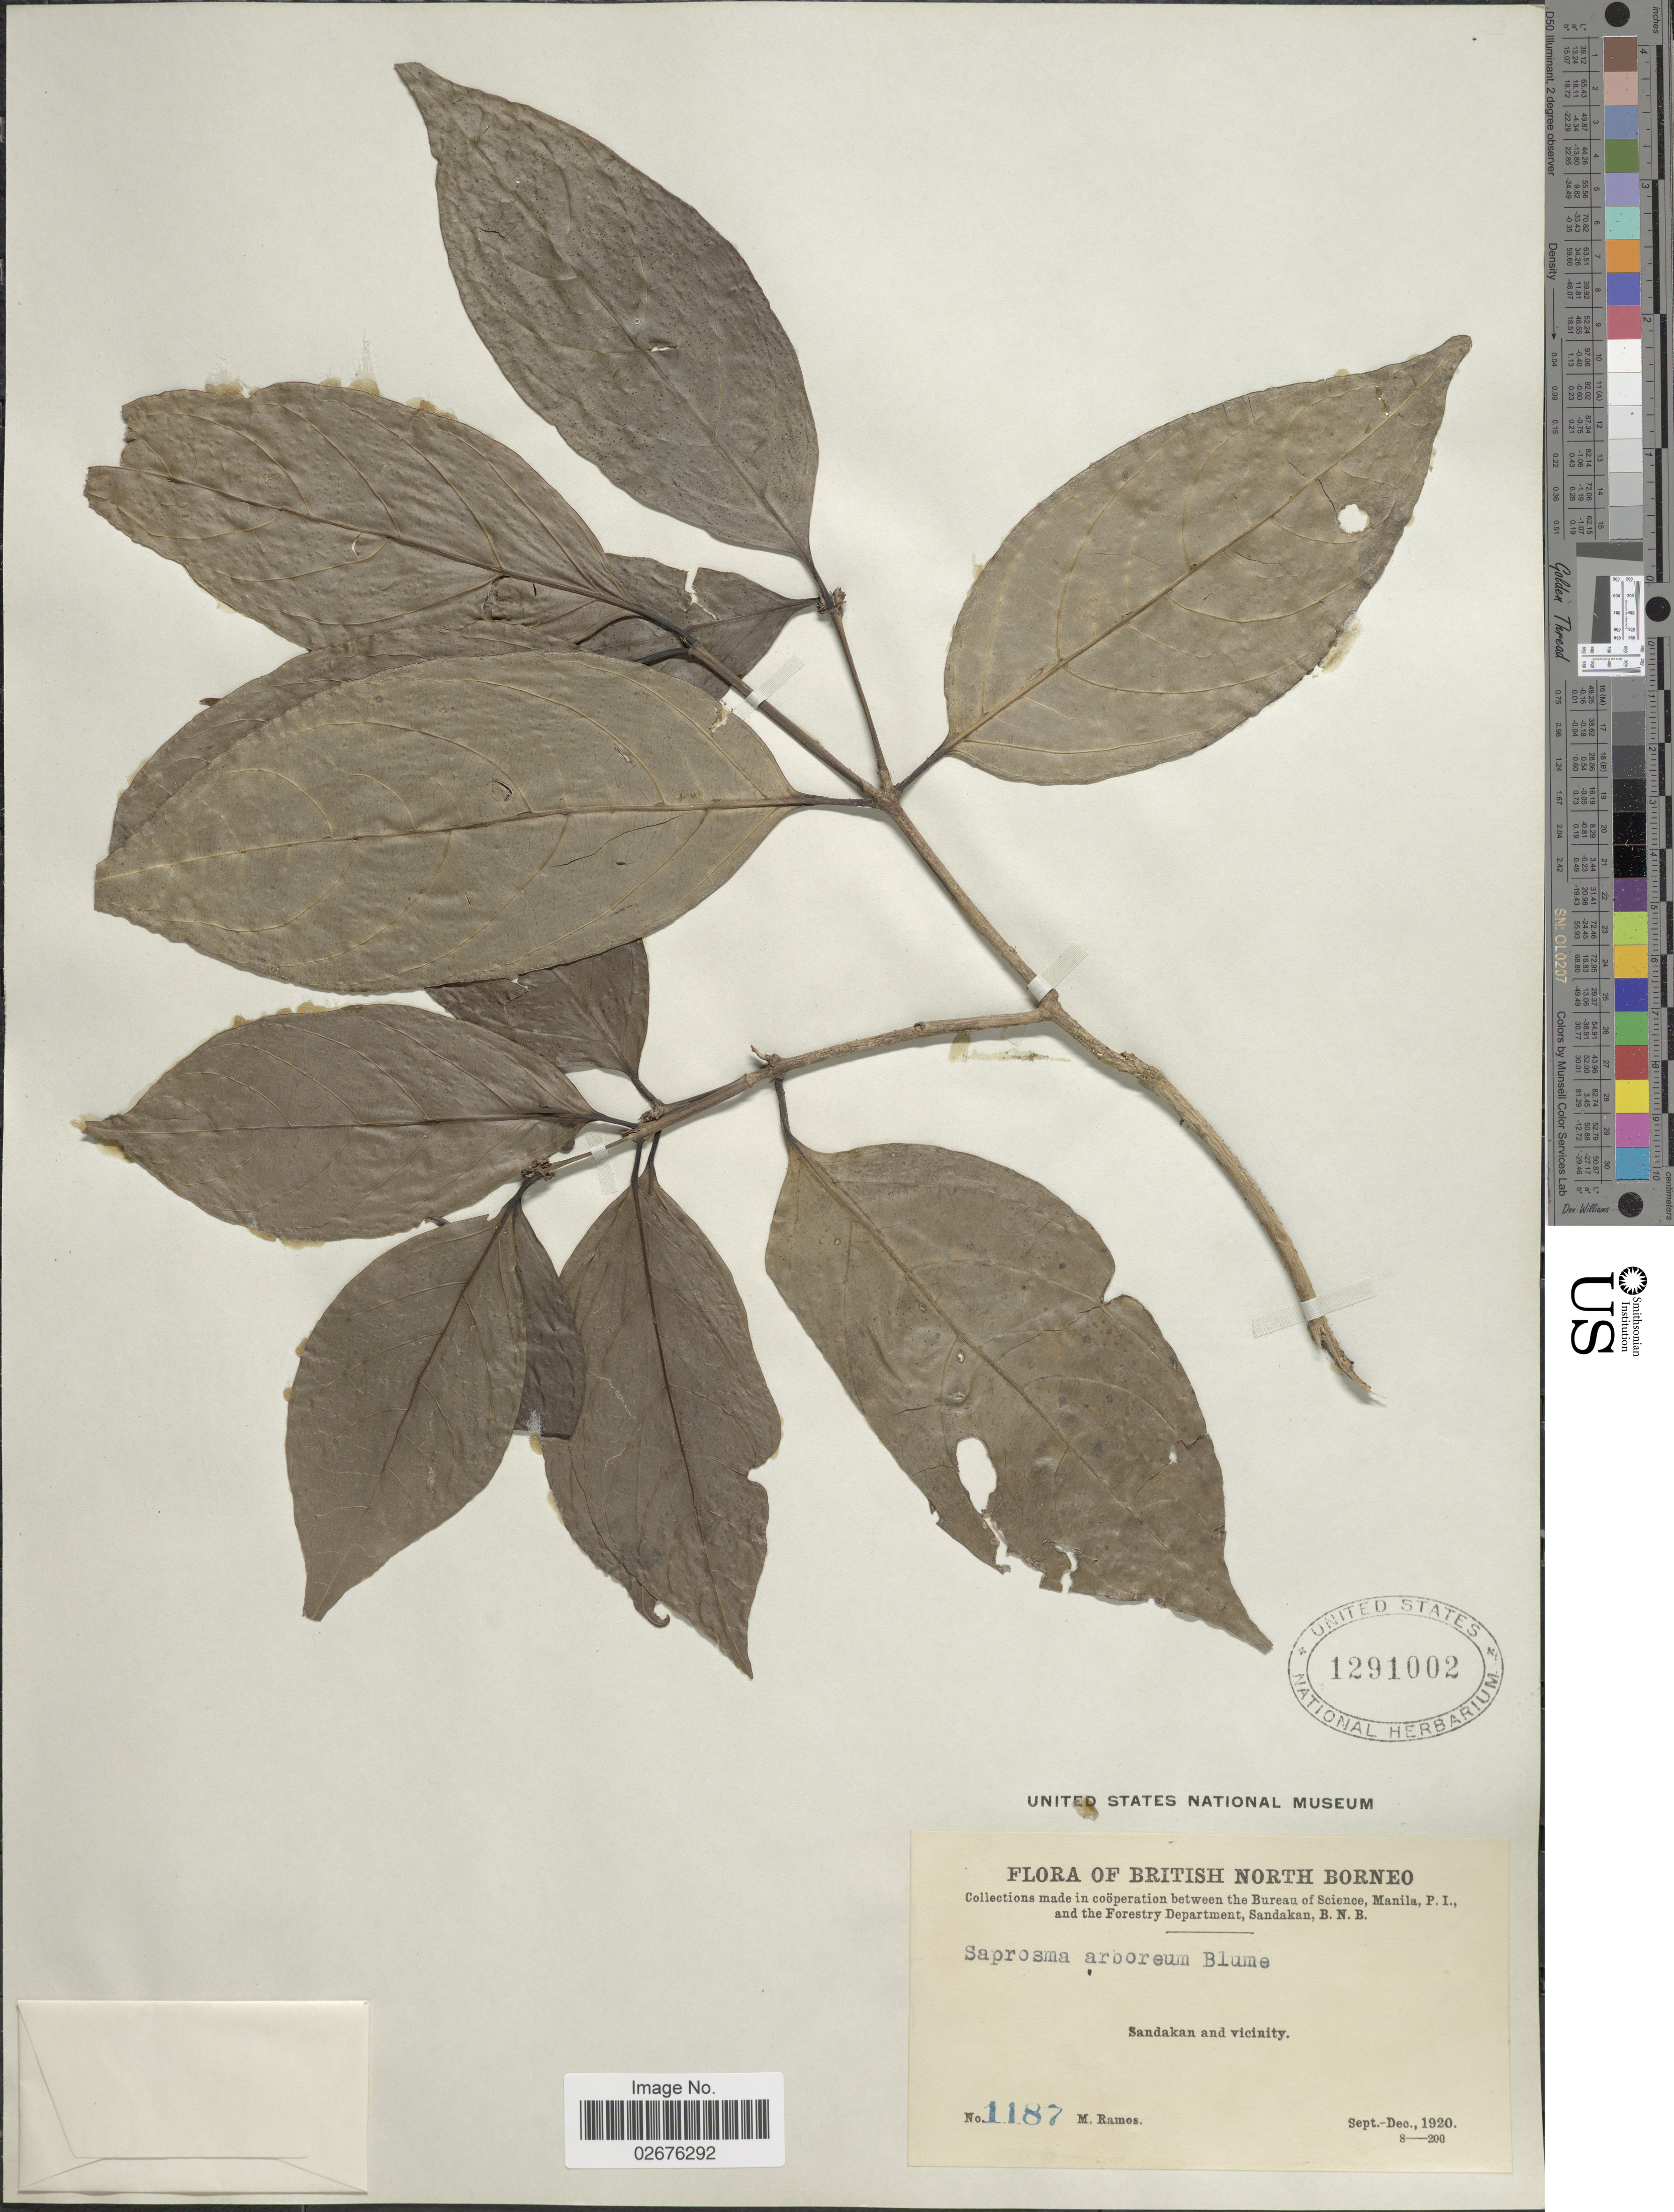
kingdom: Plantae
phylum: Tracheophyta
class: Magnoliopsida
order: Gentianales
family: Rubiaceae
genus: Saprosma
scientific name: Saprosma arborea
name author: Blume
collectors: M. Ramos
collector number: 1187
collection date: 1920-09/1920-12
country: Malaysia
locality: British North Borneo. Sandakan and vicinity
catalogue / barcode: US 1291002